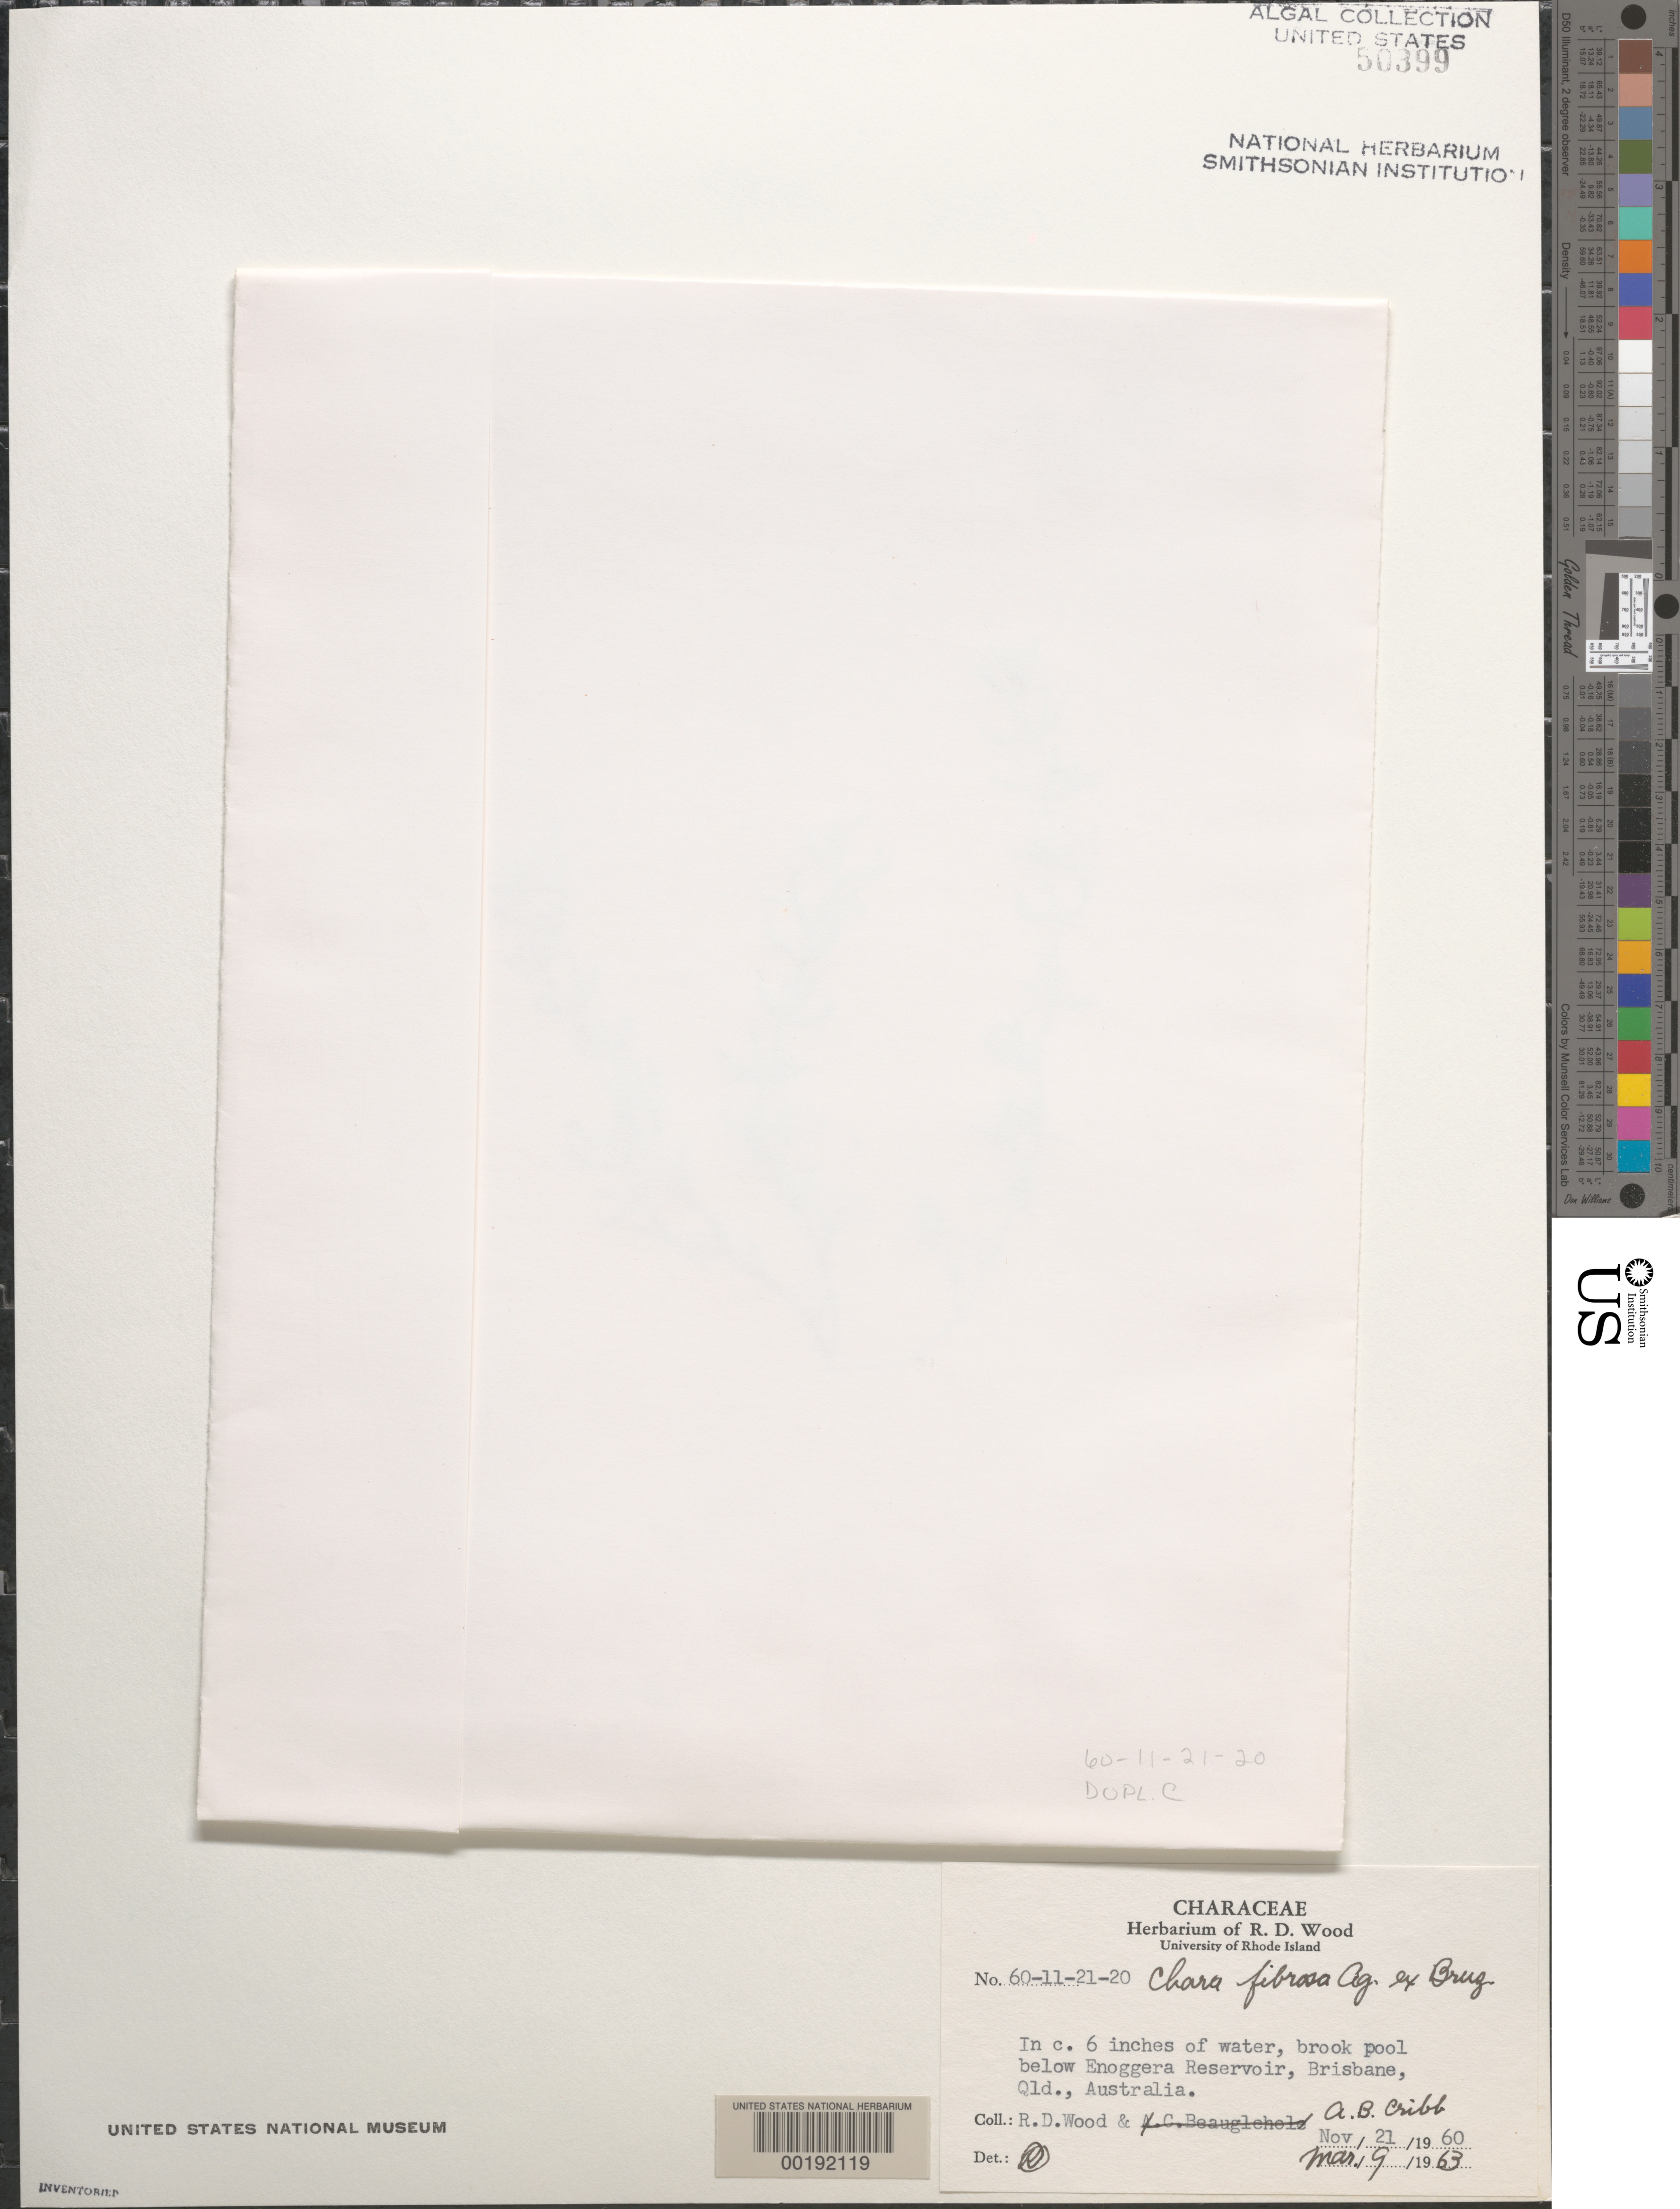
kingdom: Plantae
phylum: Charophyta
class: Charophyceae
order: Charales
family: Characeae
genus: Chara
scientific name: Chara fibrosa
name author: C. Agardh ex Bruzelius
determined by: Wood, R. D.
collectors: R. Wood & A. Cribb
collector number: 60-11-21-20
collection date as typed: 21 Nov 1960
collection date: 1960-11-21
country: Australia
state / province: Queensland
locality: Brisbane, below Enoggera Reservoir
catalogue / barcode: US 50399